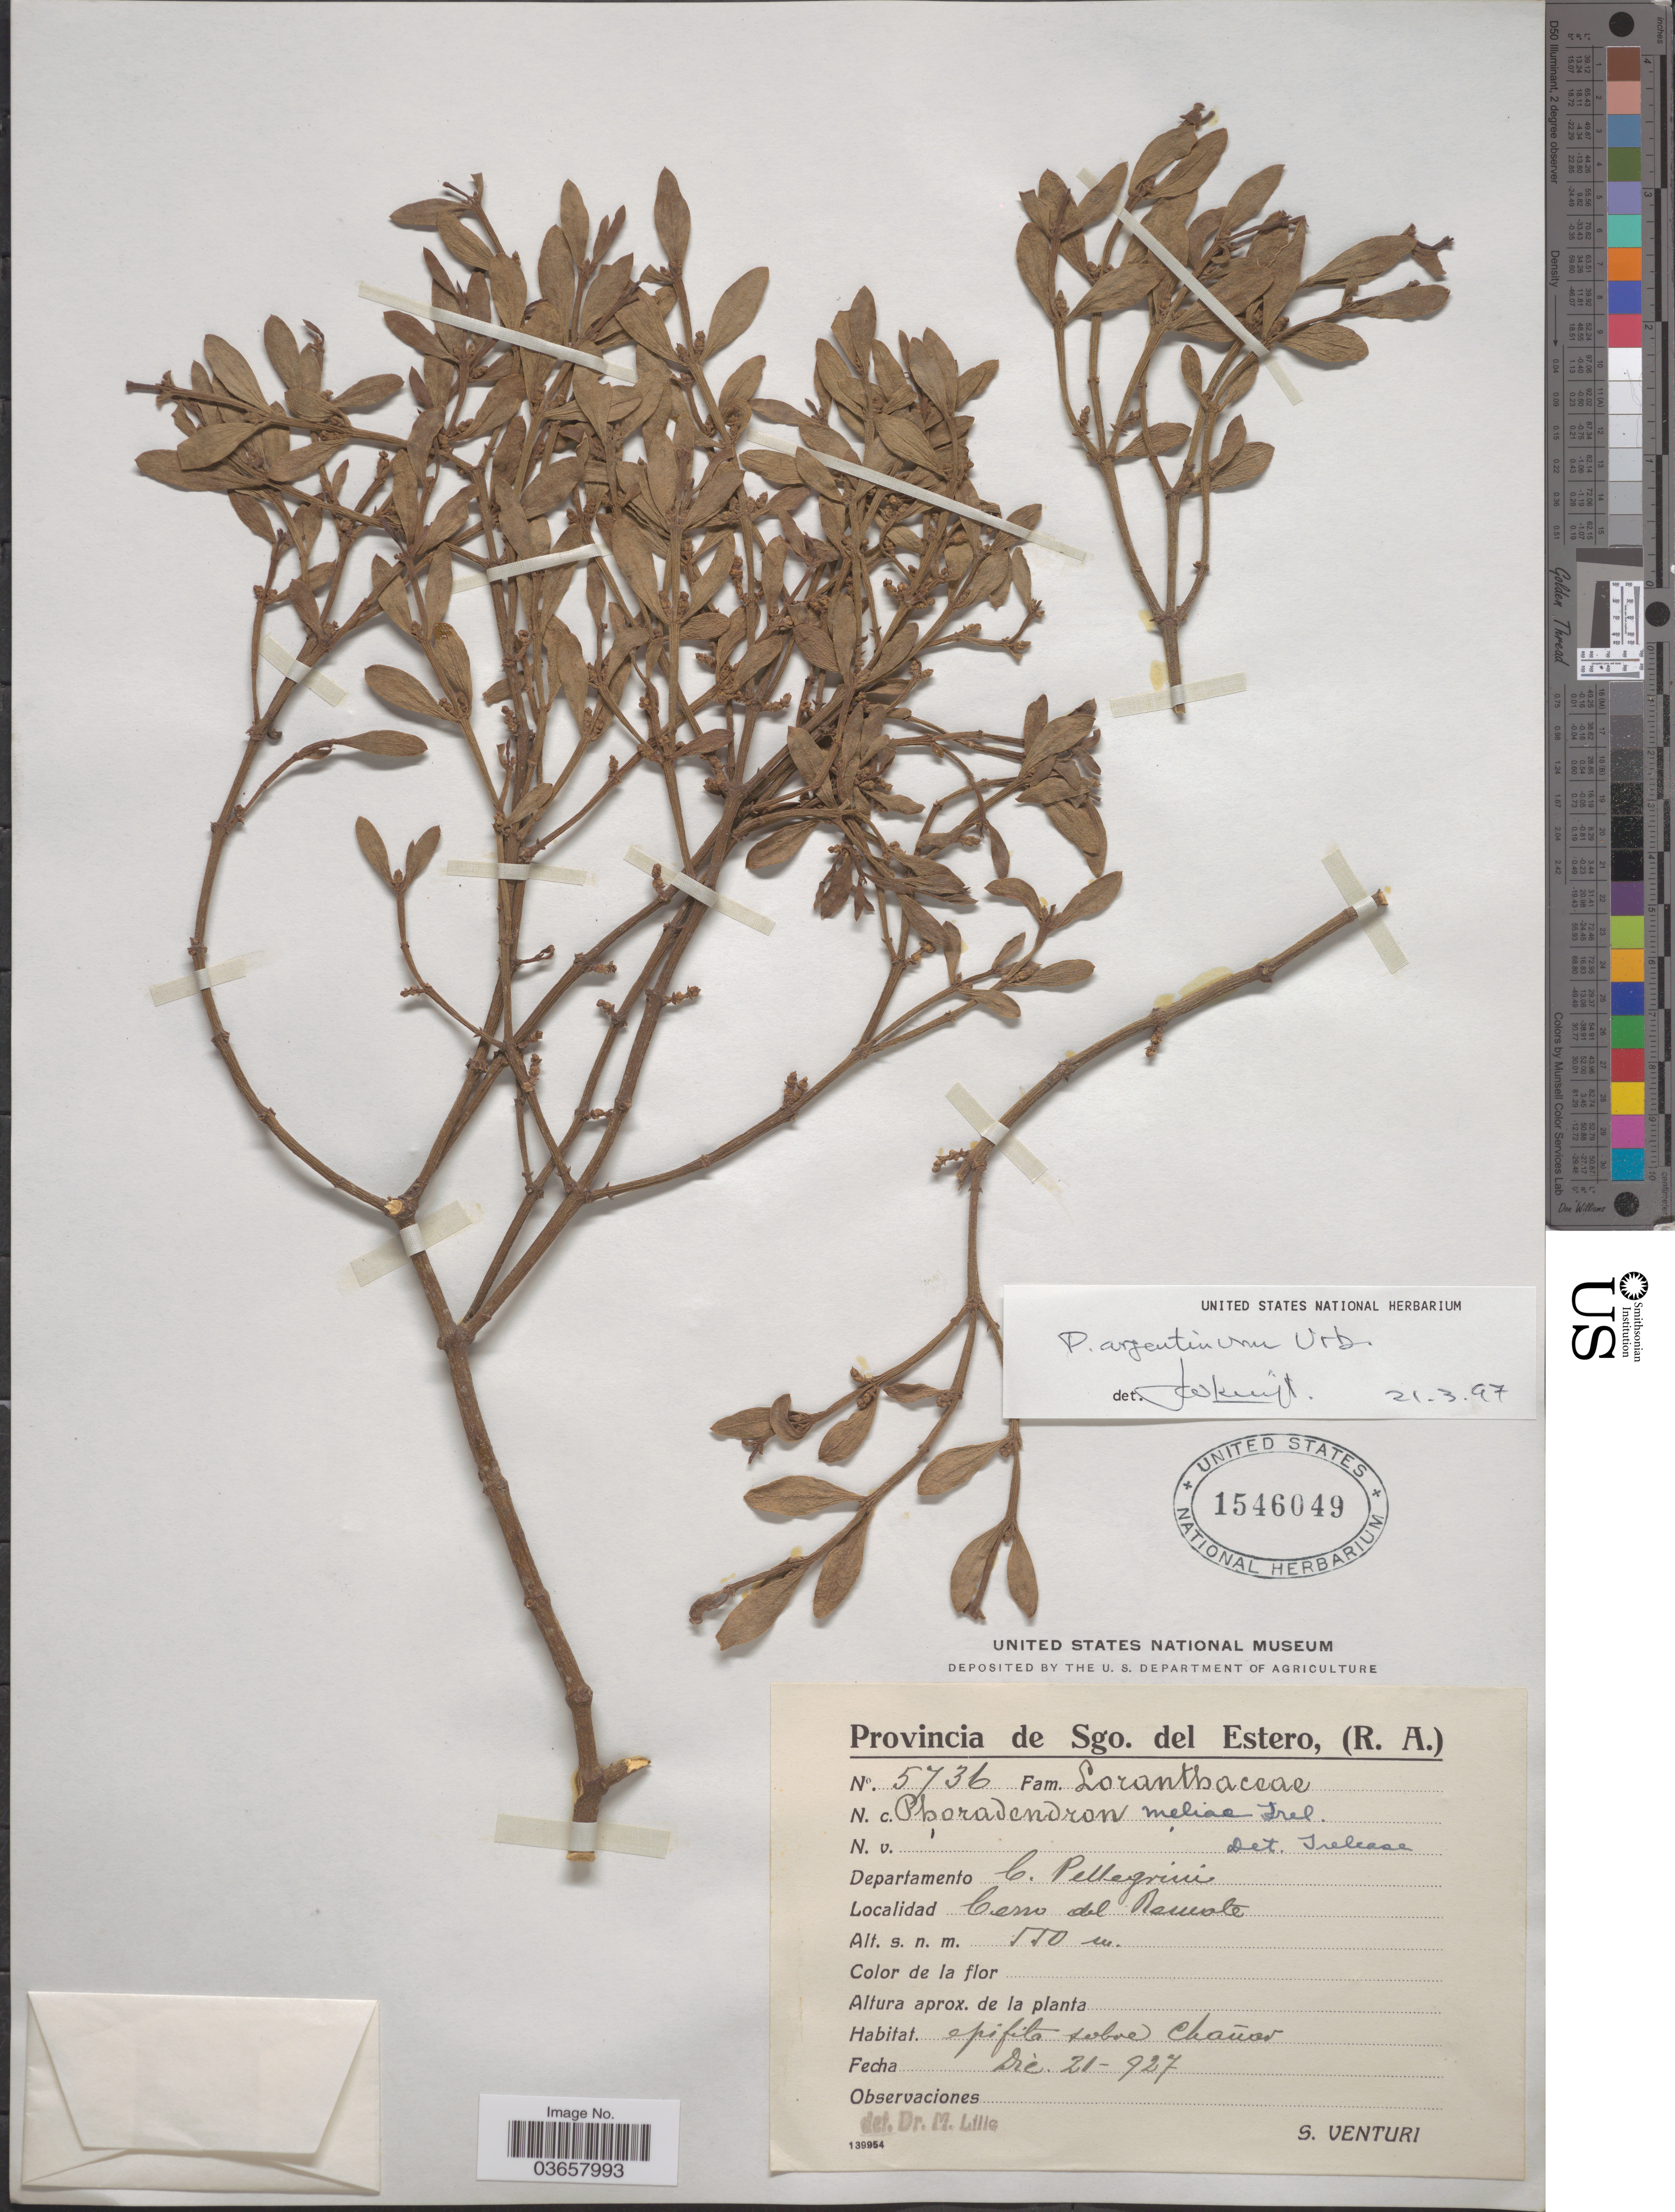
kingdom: Plantae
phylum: Tracheophyta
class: Magnoliopsida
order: Santalales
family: Viscaceae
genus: Phoradendron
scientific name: Phoradendron argentinum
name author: Urb.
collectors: S. Venturi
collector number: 5736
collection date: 1927-12-21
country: Argentina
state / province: Santiago del Estero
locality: Departamento C. Pellegrini. Cerro del Ramote.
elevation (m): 550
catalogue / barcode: US 1546049